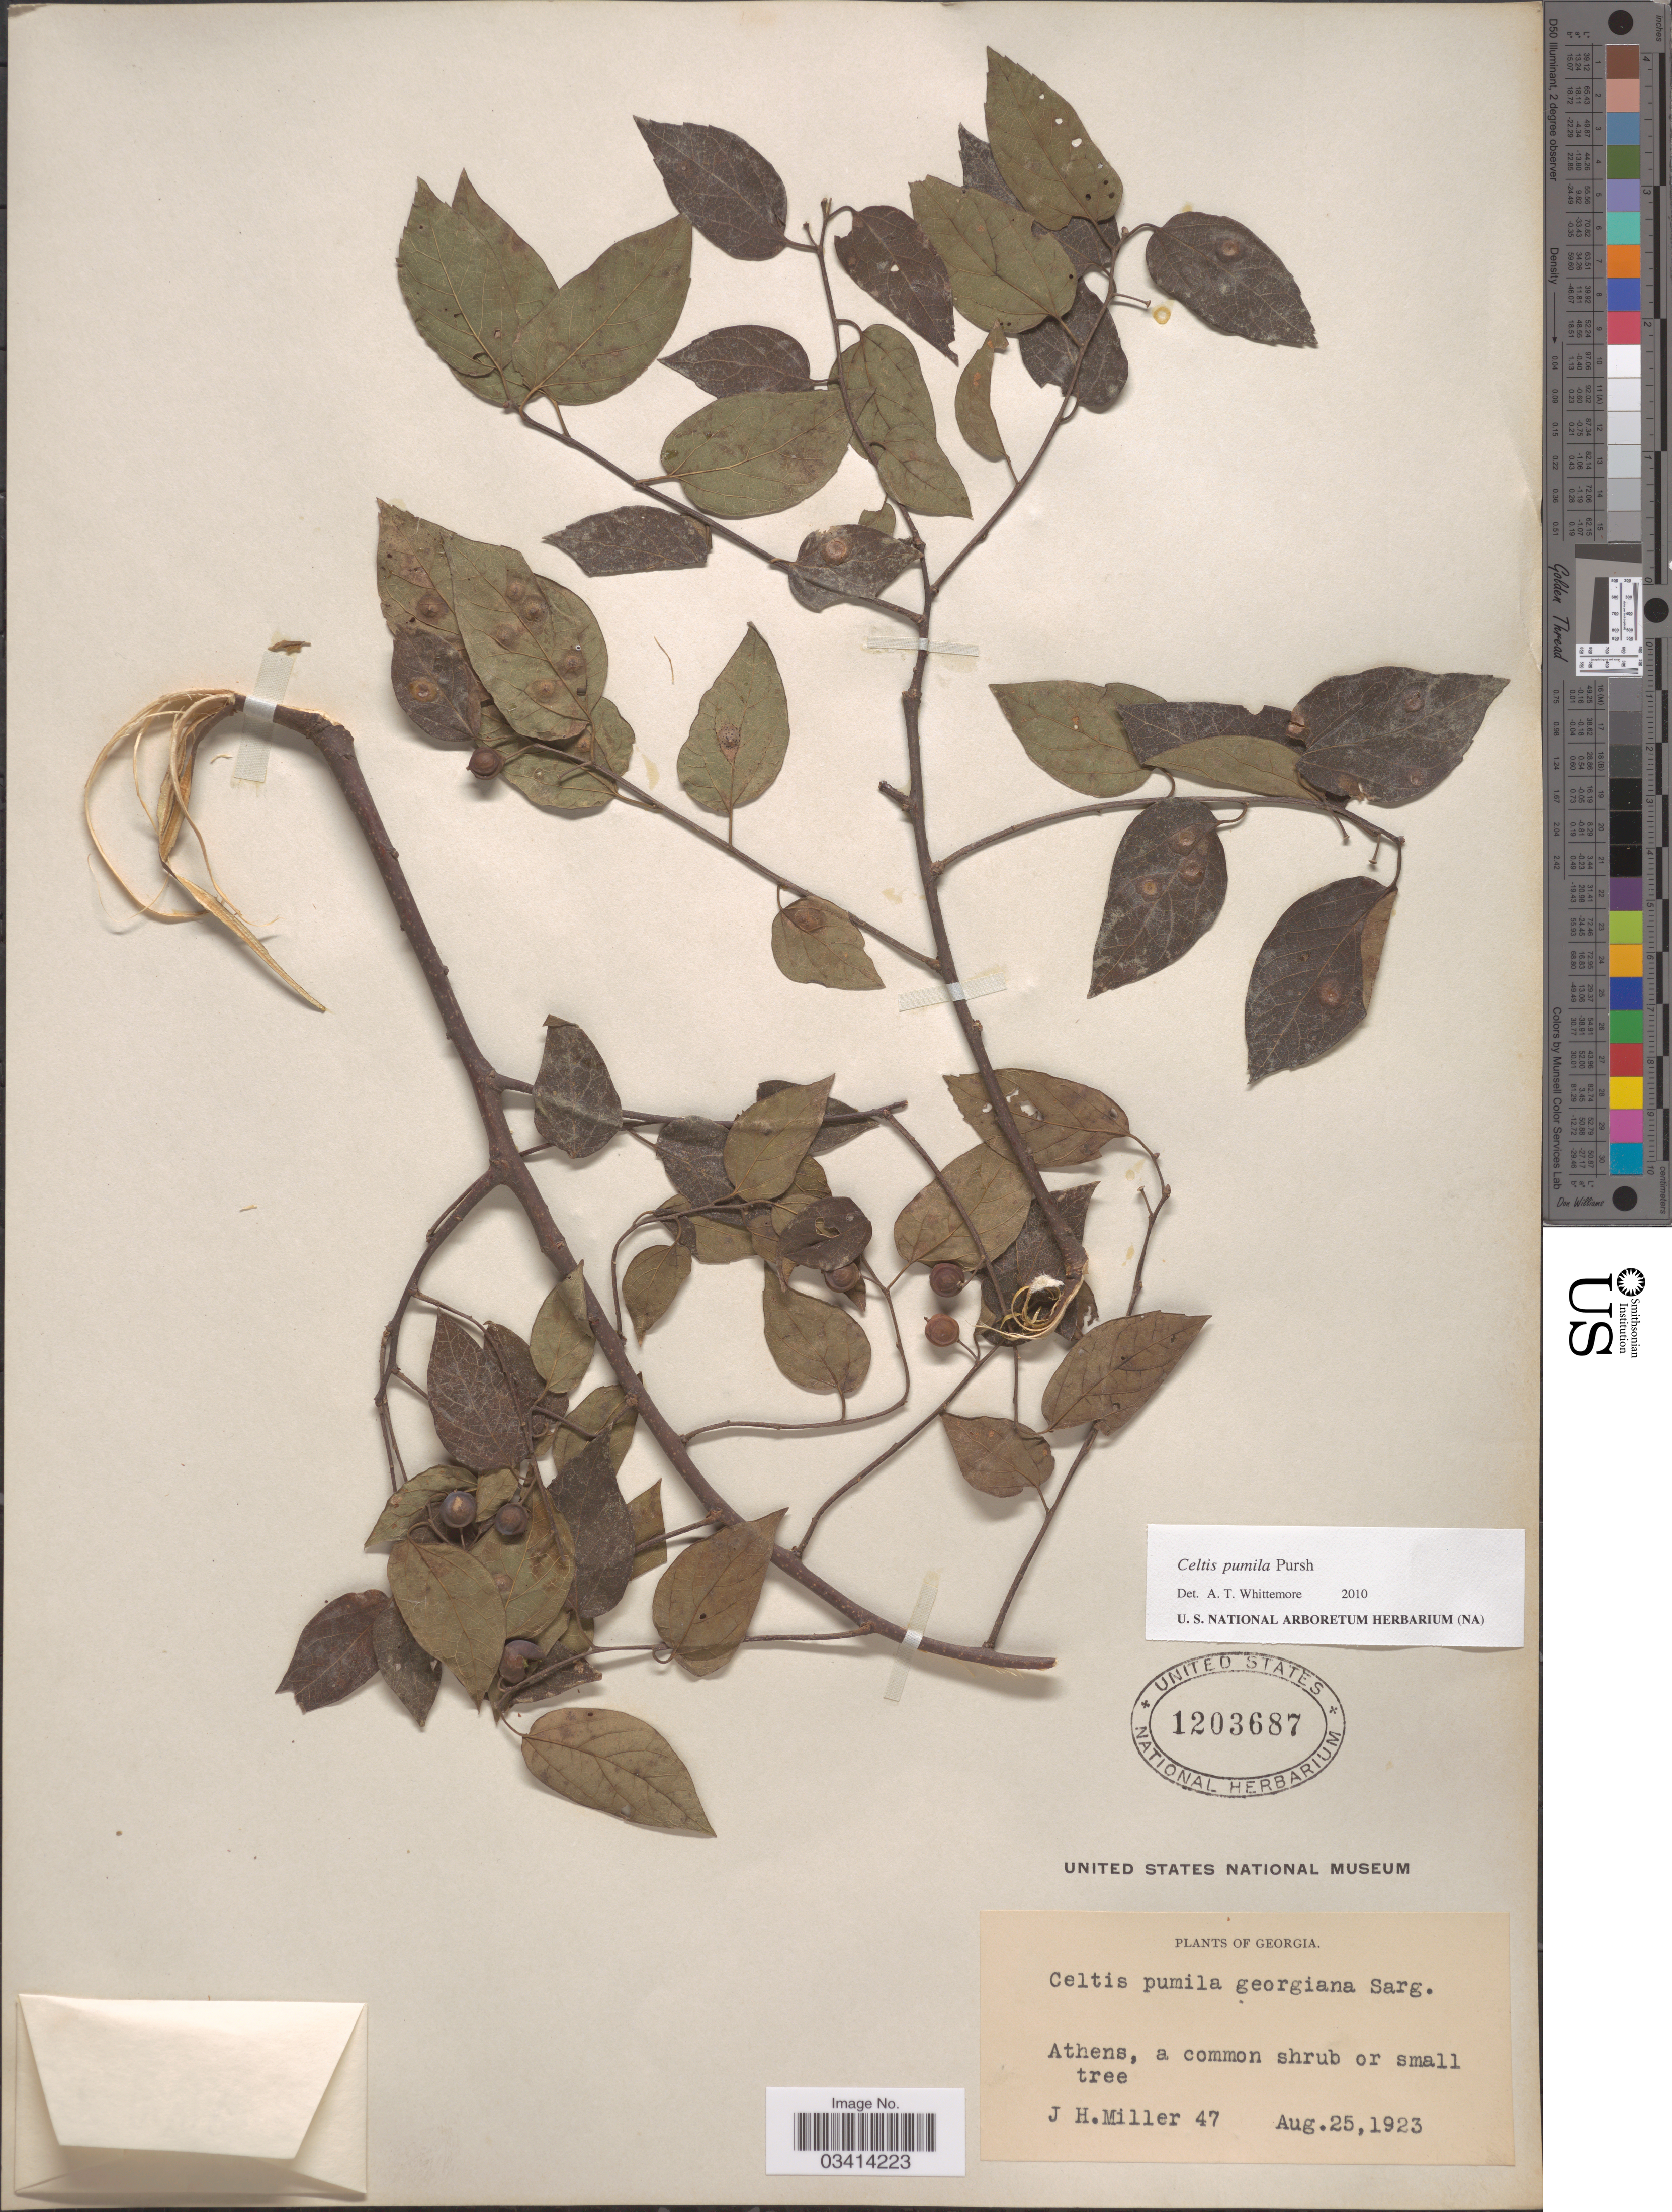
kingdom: Plantae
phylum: Tracheophyta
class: Magnoliopsida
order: Rosales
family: Cannabaceae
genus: Celtis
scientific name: Celtis pumila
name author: Pursh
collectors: J. H. Miller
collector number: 47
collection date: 1923-08-25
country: United States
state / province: Georgia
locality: Athens.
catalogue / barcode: US 1203687